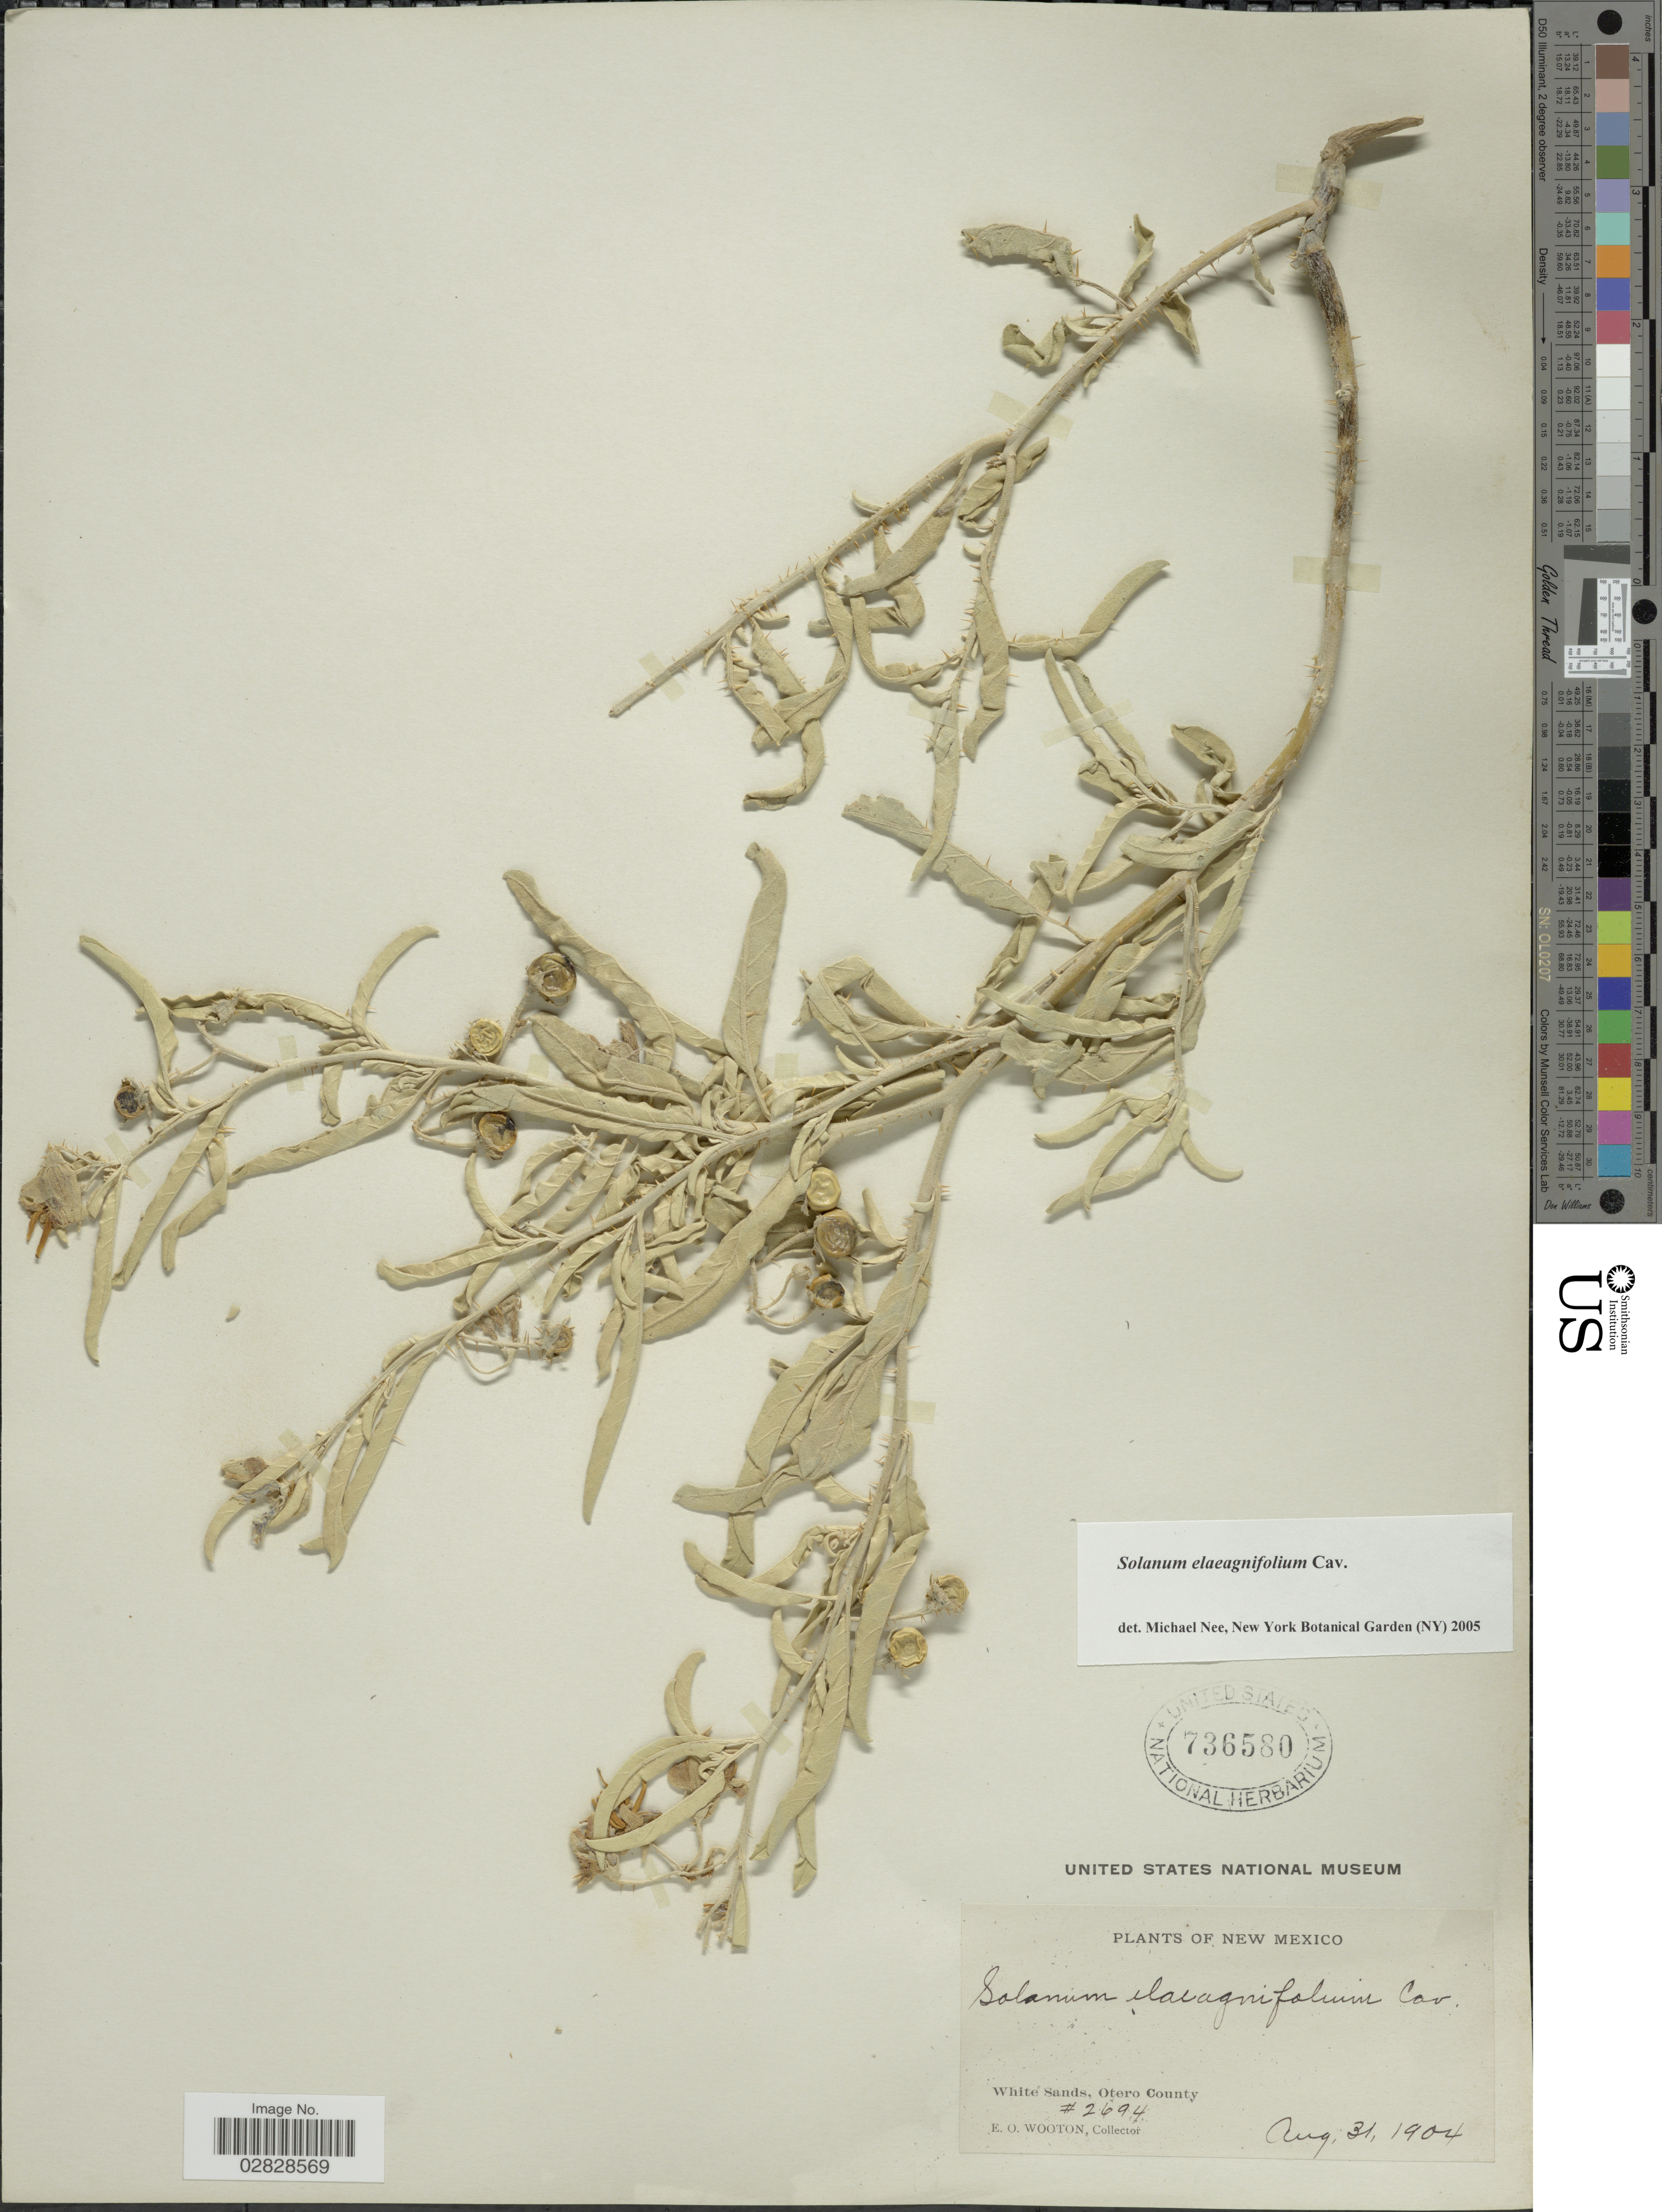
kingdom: Plantae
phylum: Tracheophyta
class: Magnoliopsida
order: Solanales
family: Solanaceae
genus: Solanum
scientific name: Solanum elaeagnifolium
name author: Cav.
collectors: E. O. Wooton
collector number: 2694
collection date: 1904-08-31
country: United States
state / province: New Mexico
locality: White Sands, Otero County.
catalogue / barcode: US 736580